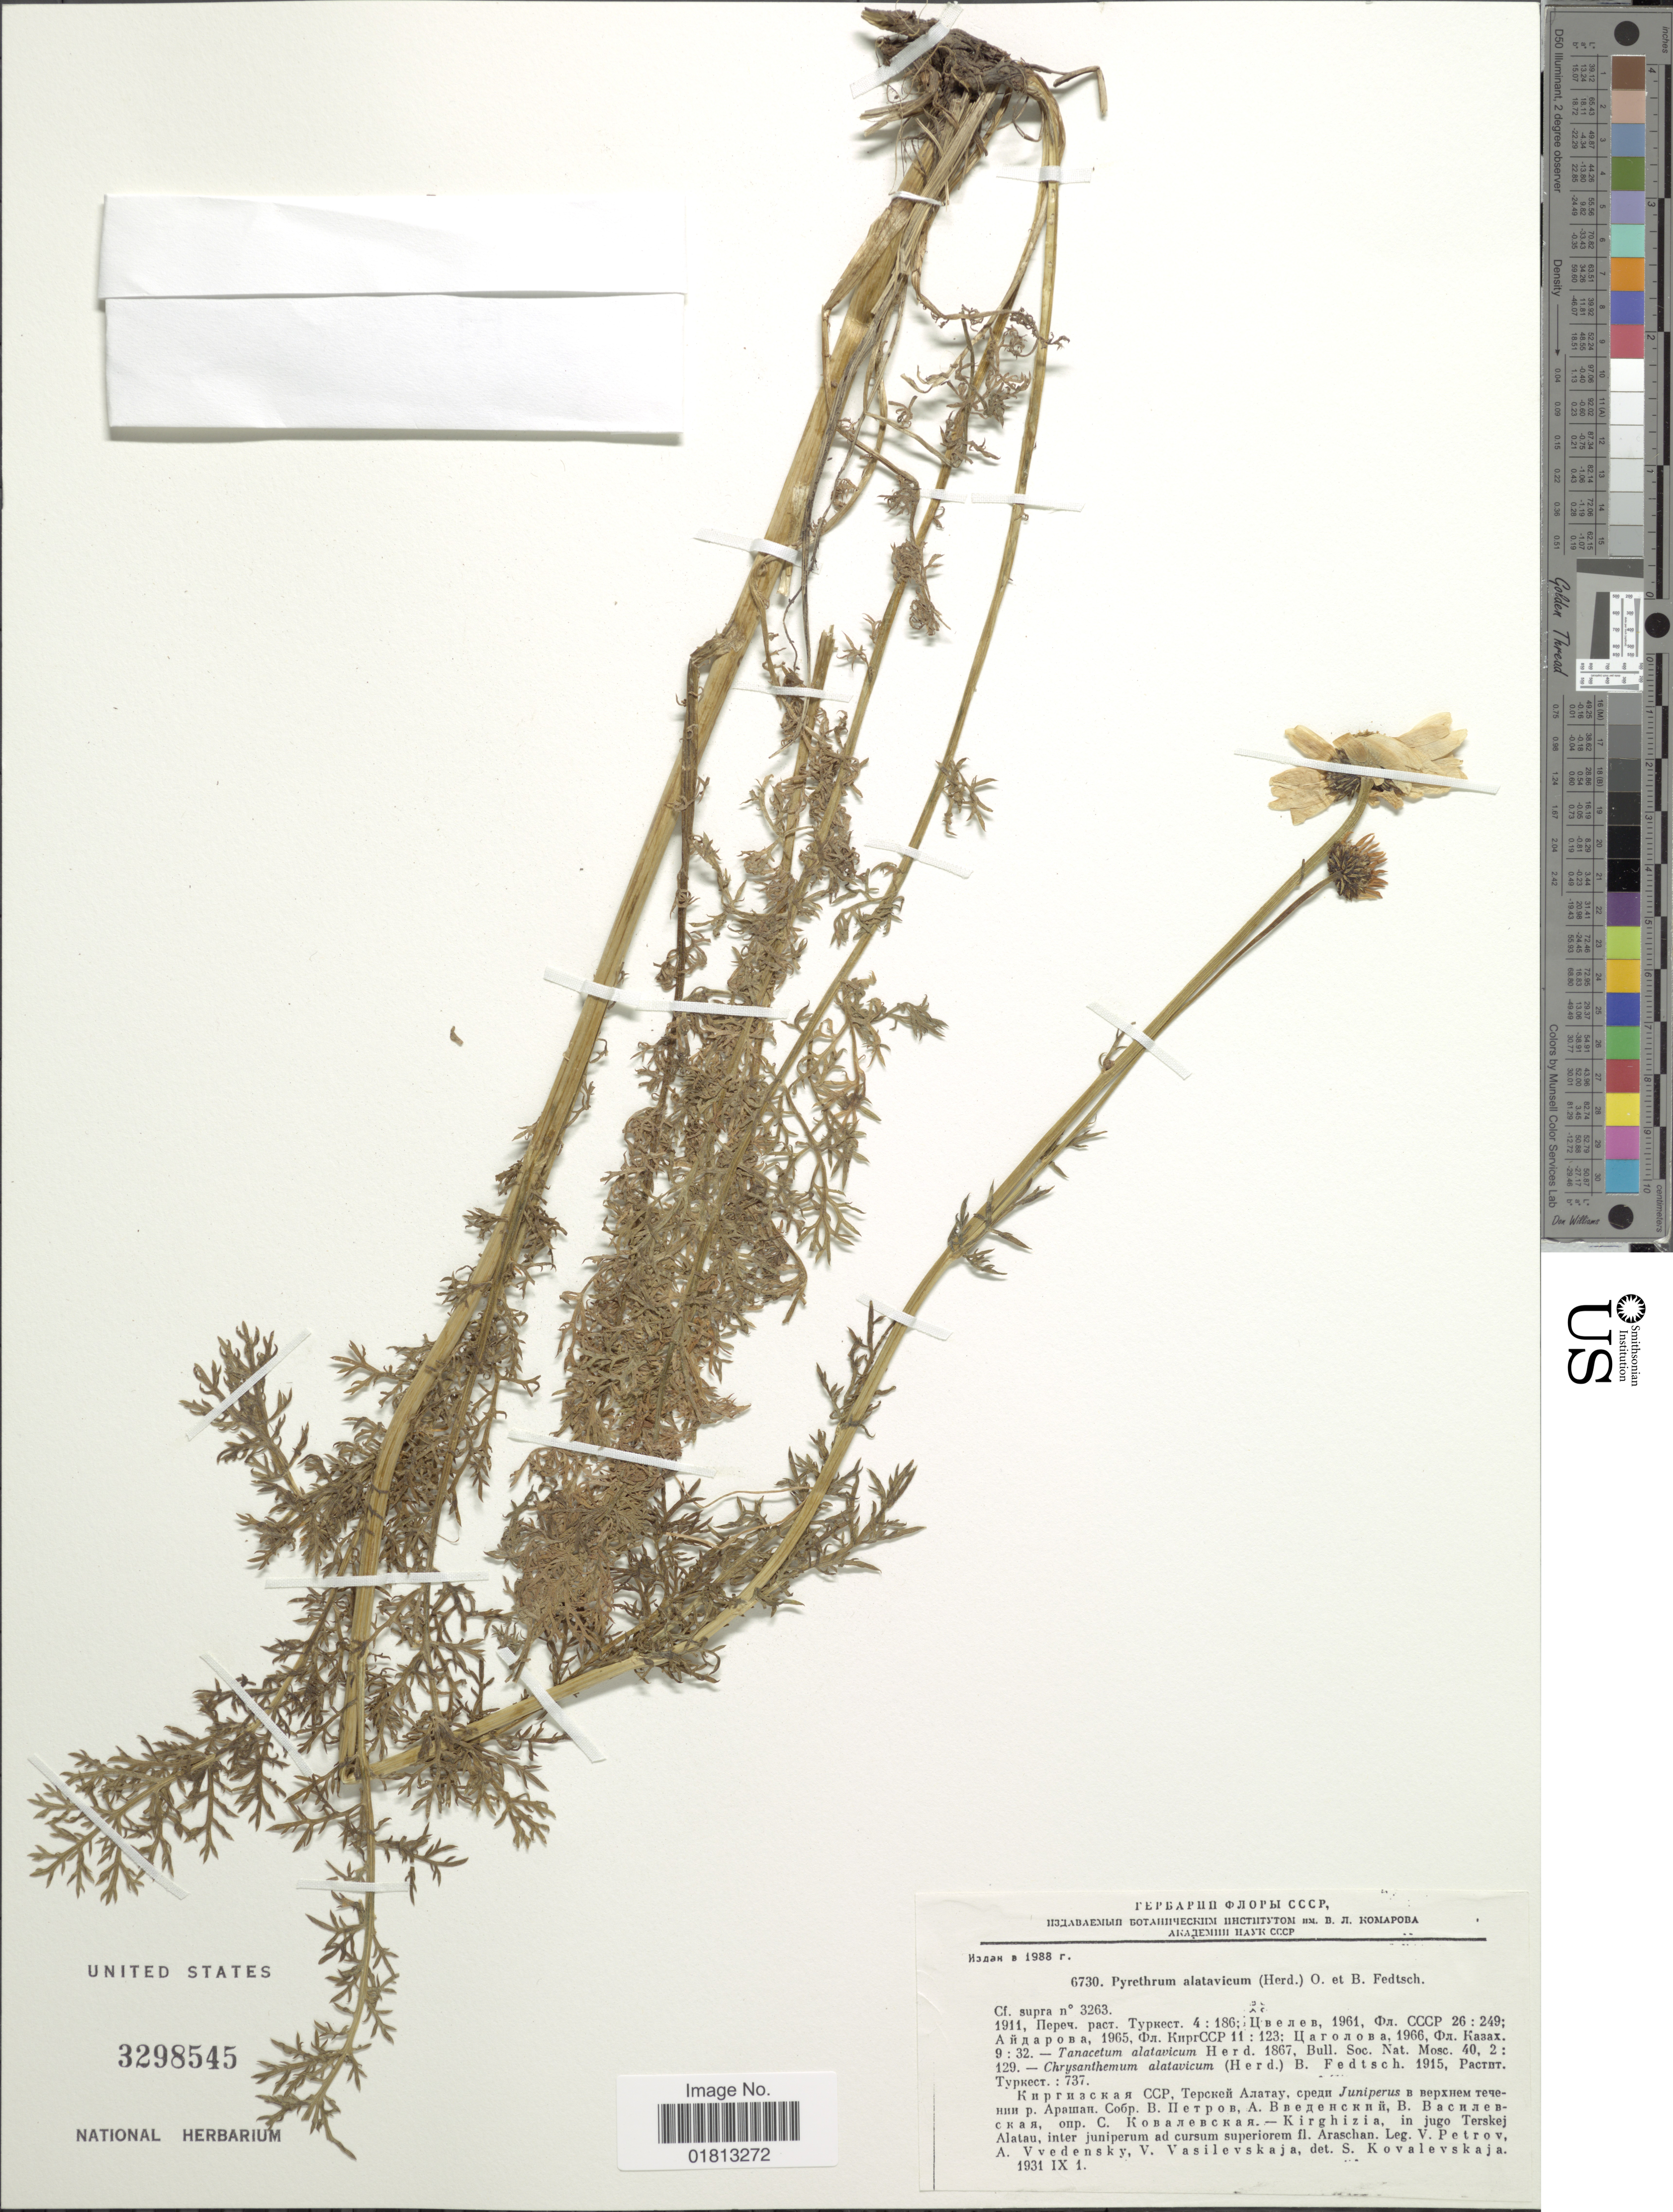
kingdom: Plantae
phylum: Tracheophyta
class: Magnoliopsida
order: Asterales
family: Asteraceae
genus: Tanacetum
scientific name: Tanacetum alatavicum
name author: Herder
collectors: V. Petrov, A. Vvedensky & V. Vasilevskaja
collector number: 6730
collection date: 1931-09-01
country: Kyrgyzstan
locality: Kirghizia, in jug Terskej Alatau, interjuniperum ad cursum superiorem fl. Araschan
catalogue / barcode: US 3298545